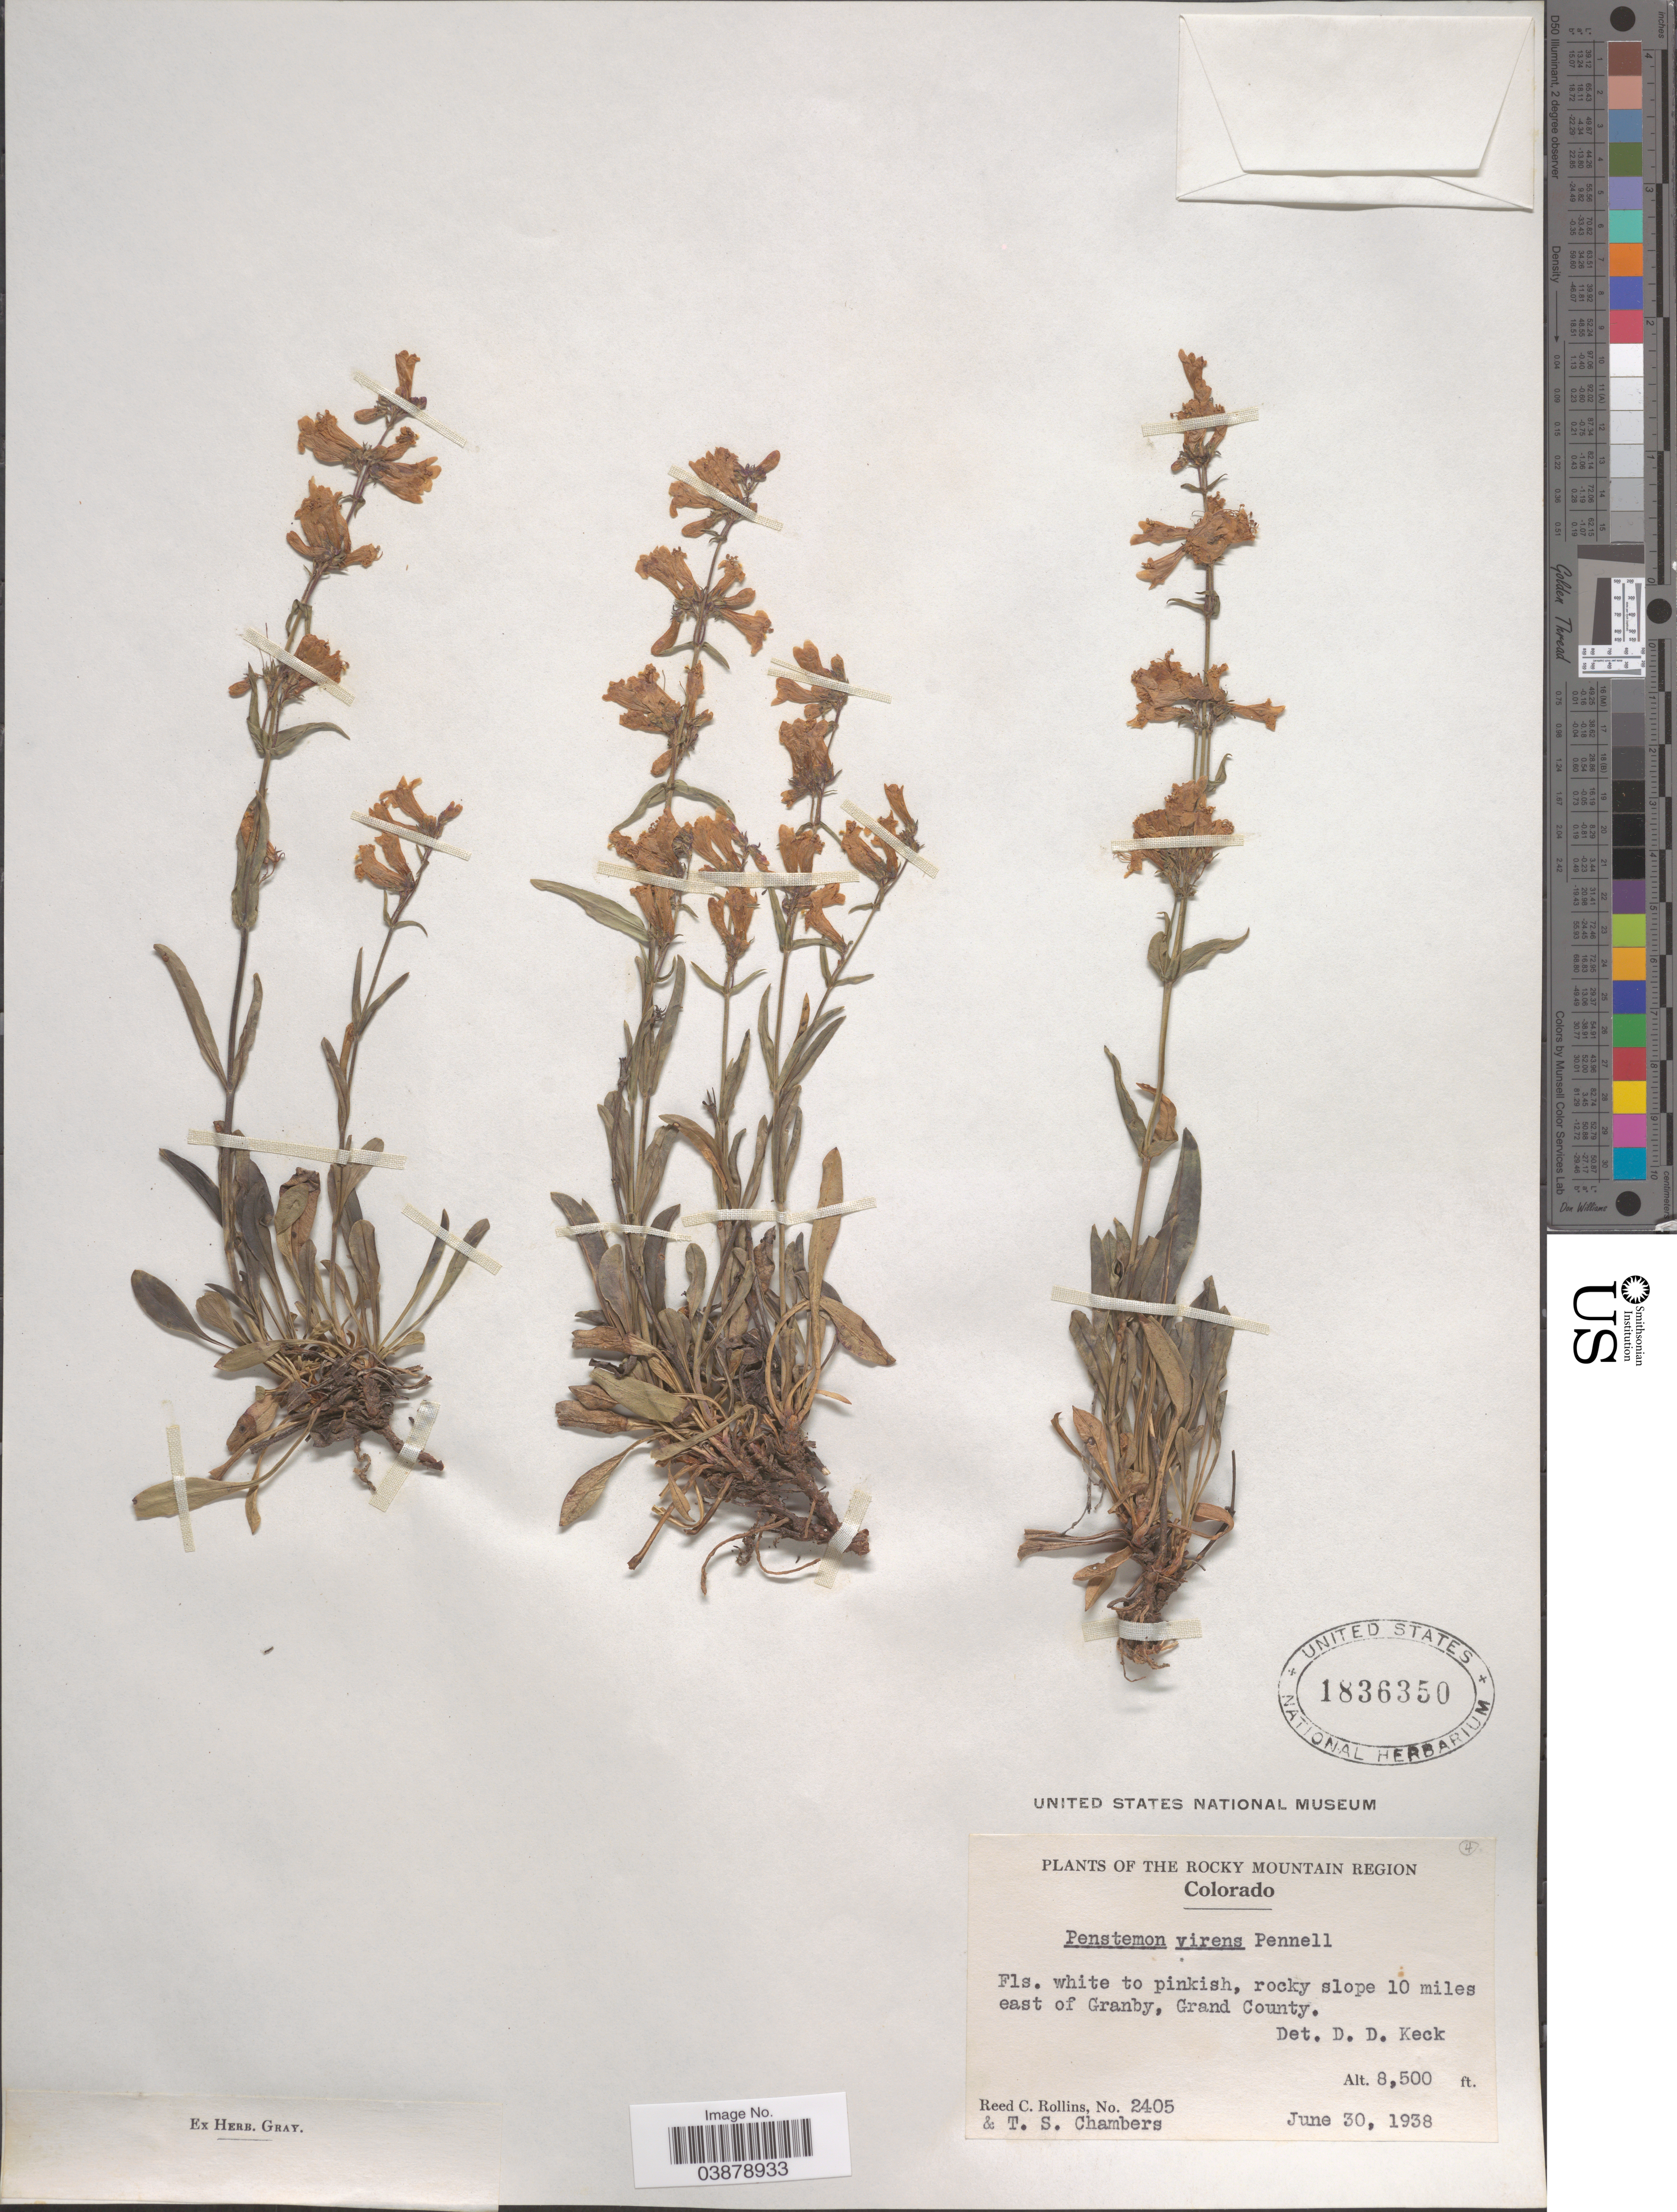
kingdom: Plantae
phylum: Tracheophyta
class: Magnoliopsida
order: Lamiales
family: Plantaginaceae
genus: Penstemon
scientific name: Penstemon virens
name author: Pennell ex Rydb.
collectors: R. C. Rollins & T. Chambers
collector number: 2405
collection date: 1938-06-30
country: United States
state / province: Colorado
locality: The Rocky Mountain Region. Rocky slope 10 miles east of Granby, Grand County.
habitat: rocky slope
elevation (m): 2591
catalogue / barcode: US 1836350